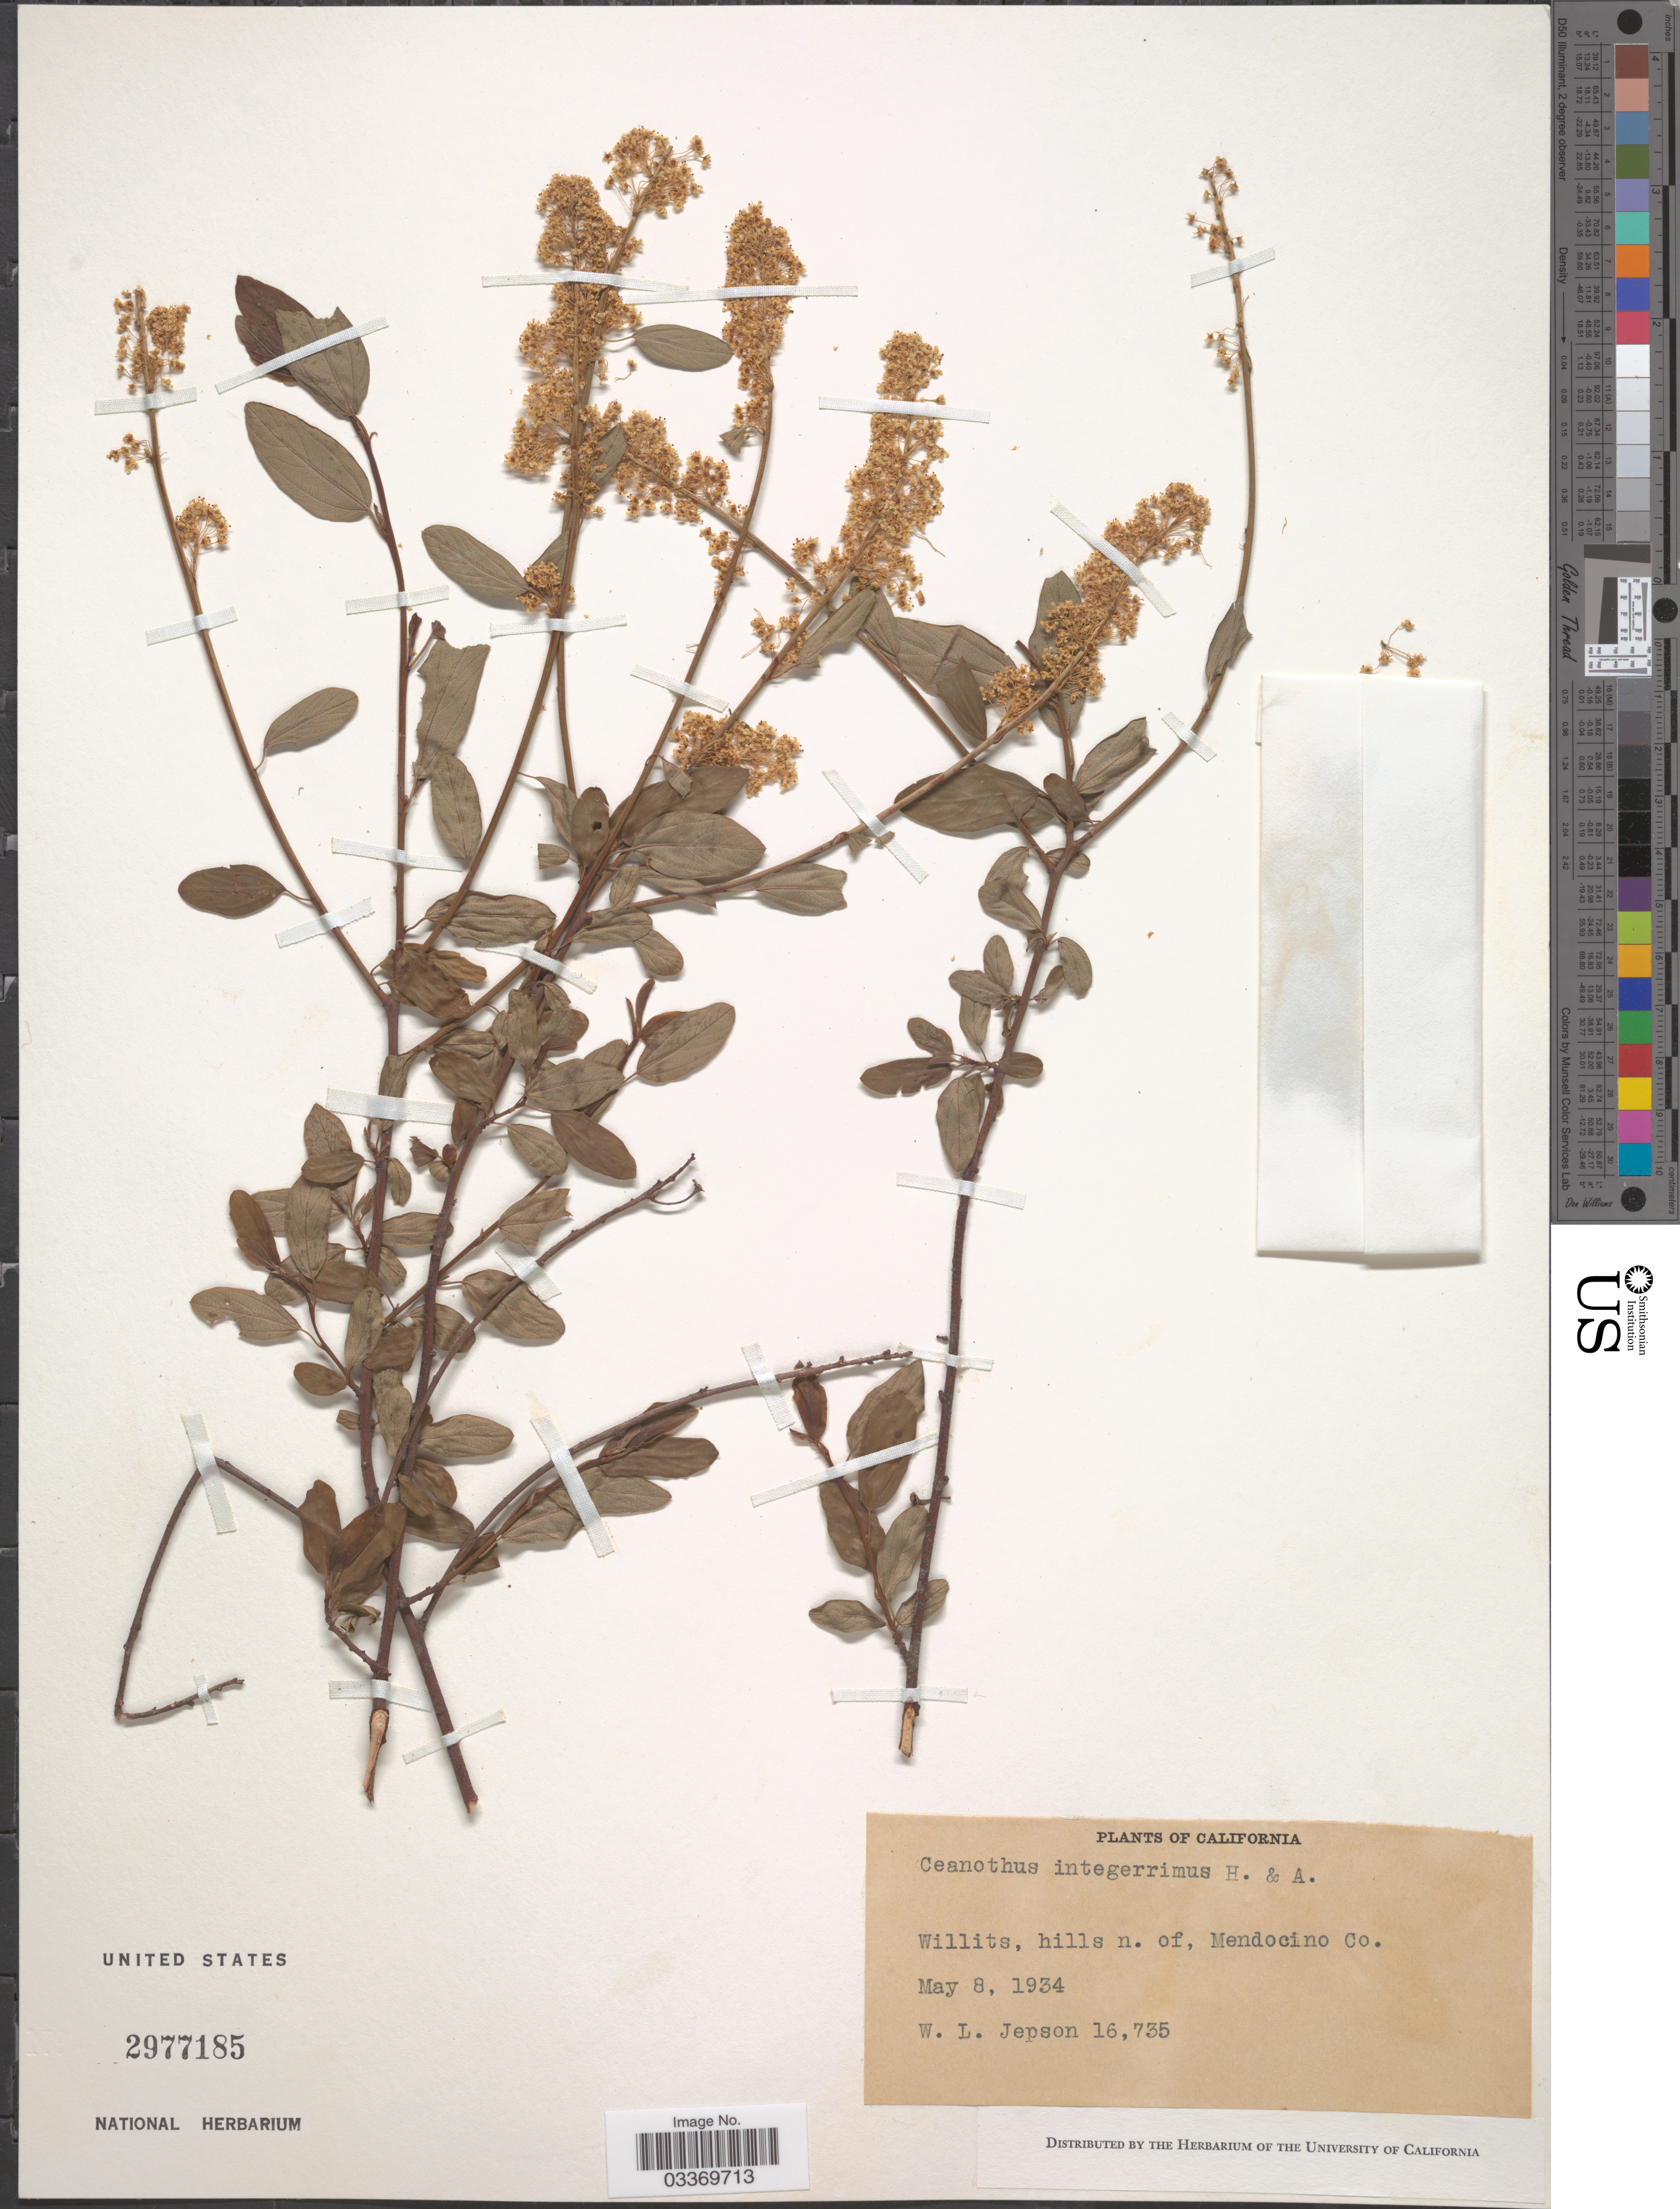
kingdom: Plantae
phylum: Tracheophyta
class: Magnoliopsida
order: Rosales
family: Rhamnaceae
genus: Ceanothus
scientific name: Ceanothus integerrimus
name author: Hook. & Arn.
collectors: W. L. Jepson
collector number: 16735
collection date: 1934-05-08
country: United States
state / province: California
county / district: Mendocino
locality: Willits, hills n. of, Mendocino Co.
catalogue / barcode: US 2977185